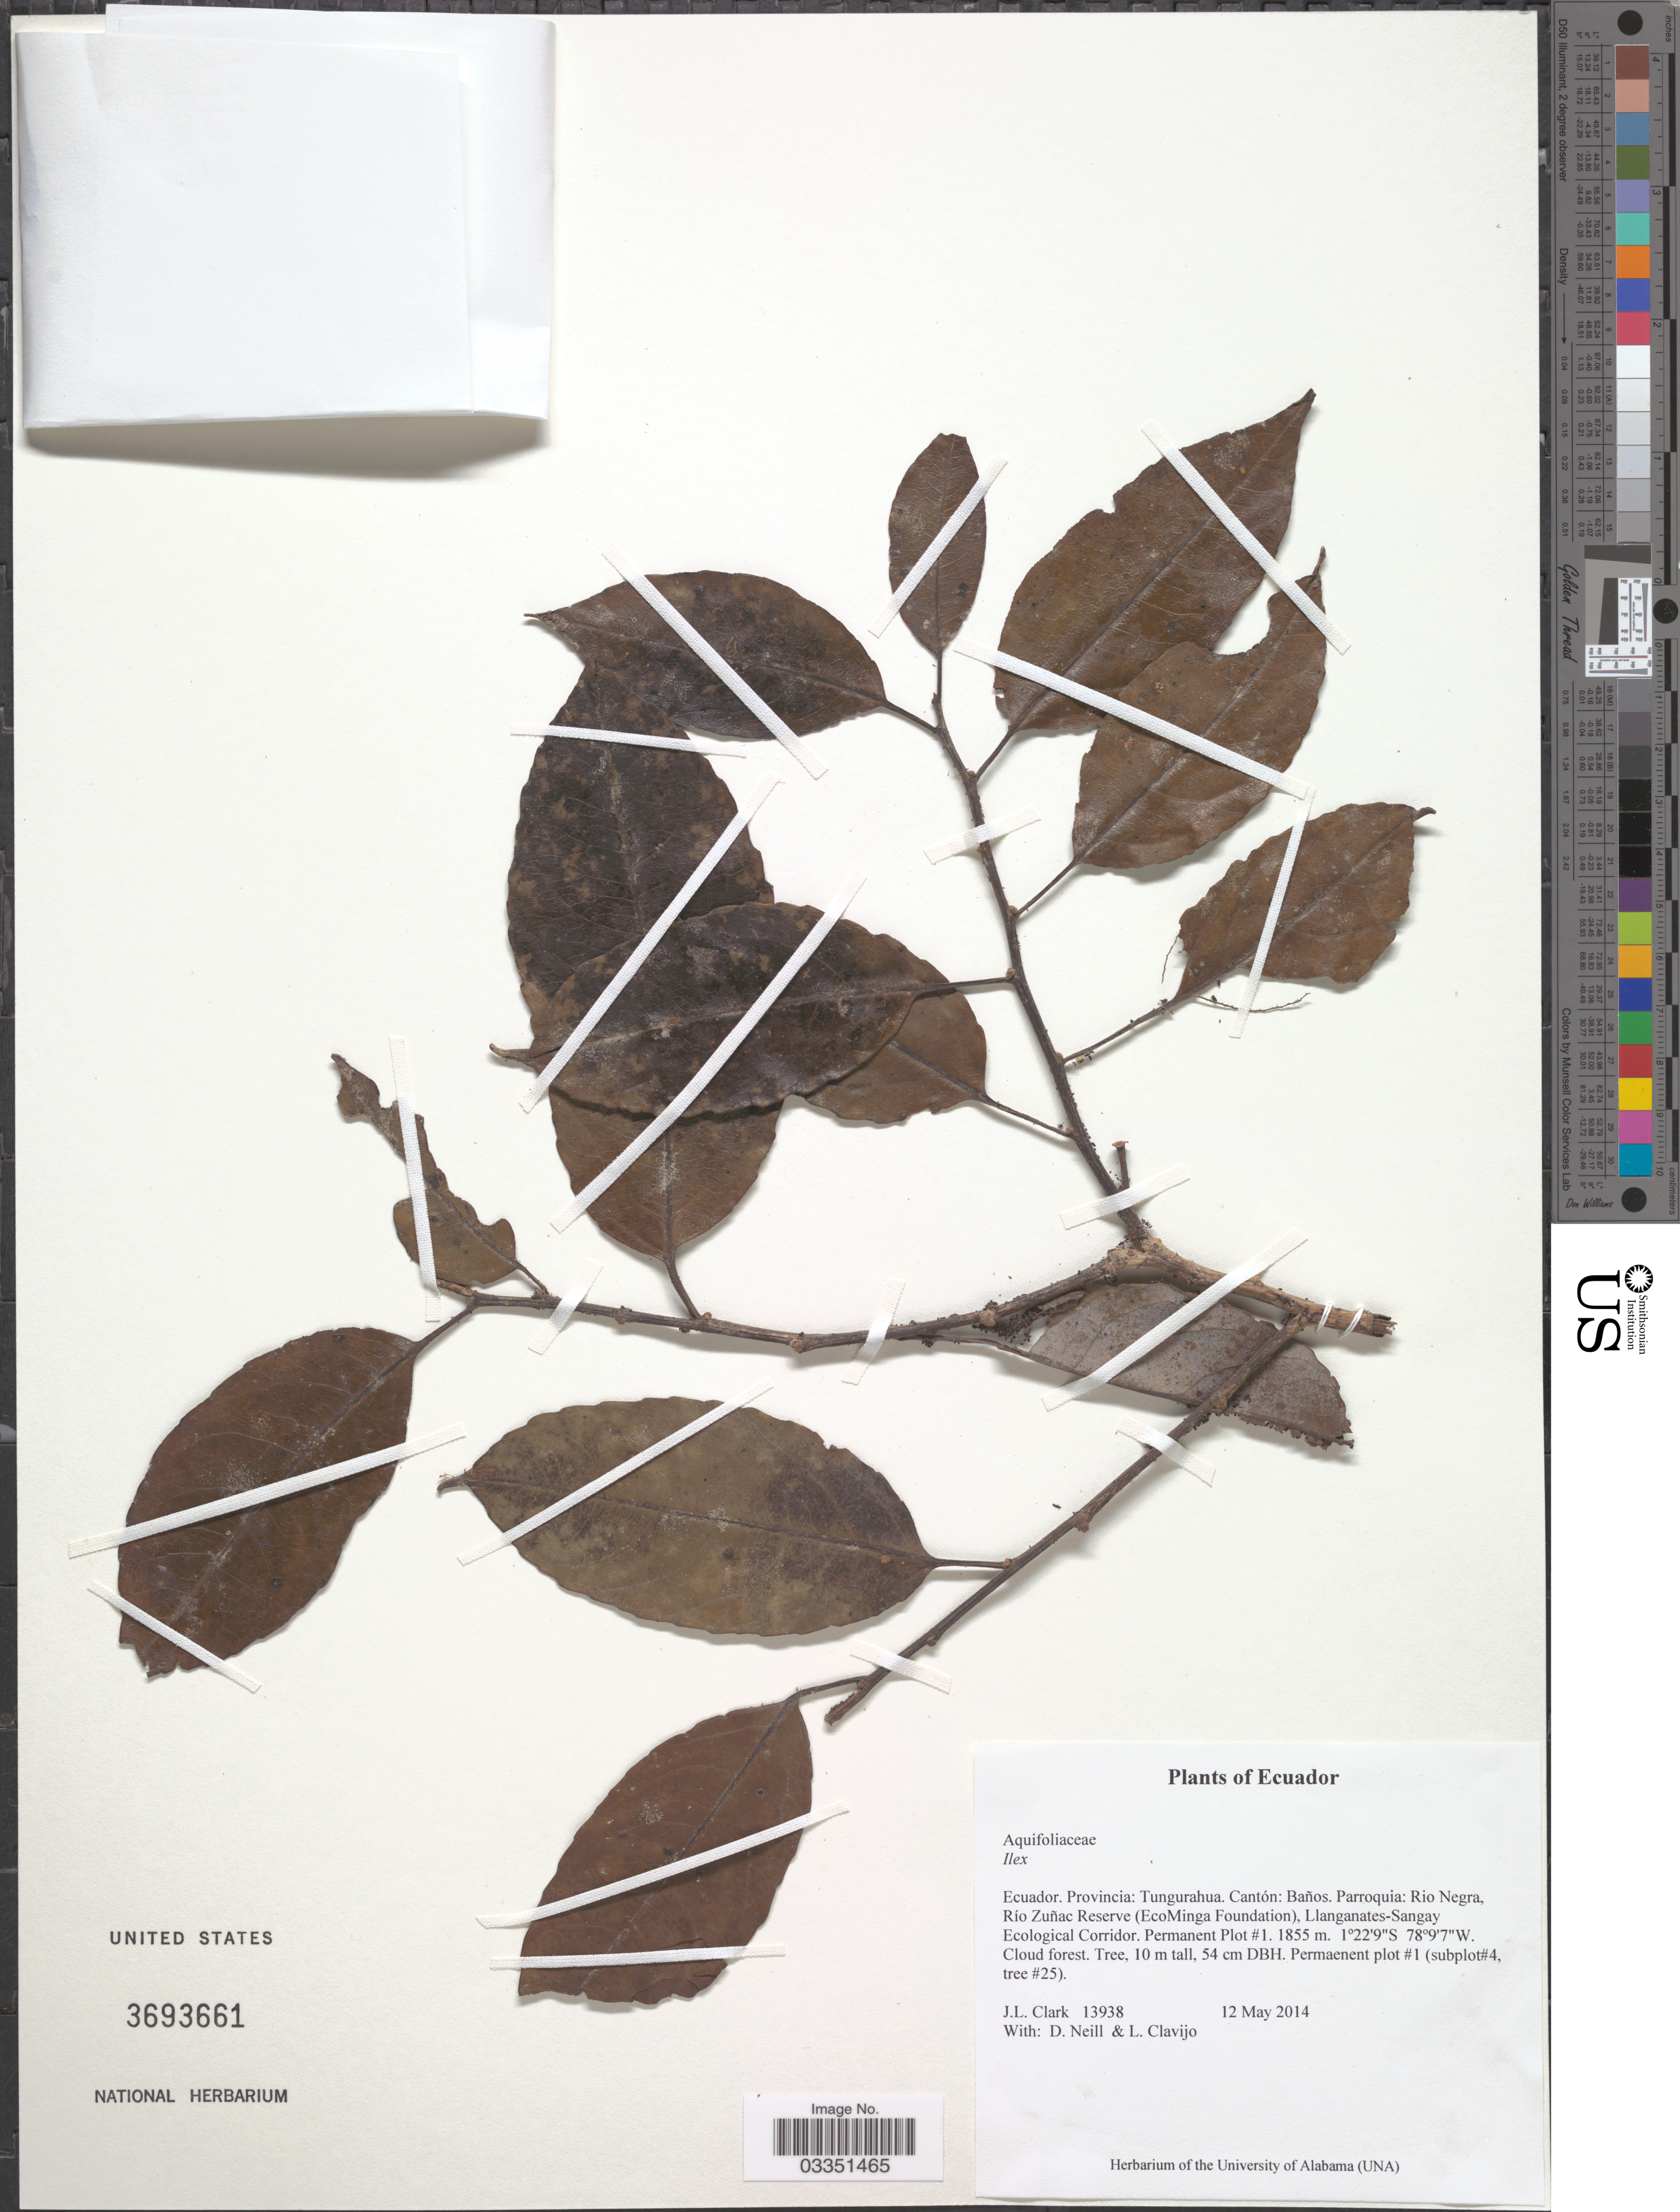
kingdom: Plantae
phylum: Tracheophyta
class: Magnoliopsida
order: Aquifoliales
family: Aquifoliaceae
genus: Ilex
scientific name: Ilex sp.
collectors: J. L. Clark, D. Neill & L. Clavijo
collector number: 13938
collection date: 2014-05-12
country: Ecuador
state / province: Tungurahua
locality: Cantón: Baños. Parroquia: Rio Negra, Río Zuñac Reserve (EcoMinga Foundation), Llanganates-Sangay Ecological Corridor, Permanent Plot #1.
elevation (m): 1855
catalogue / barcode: US 3693661